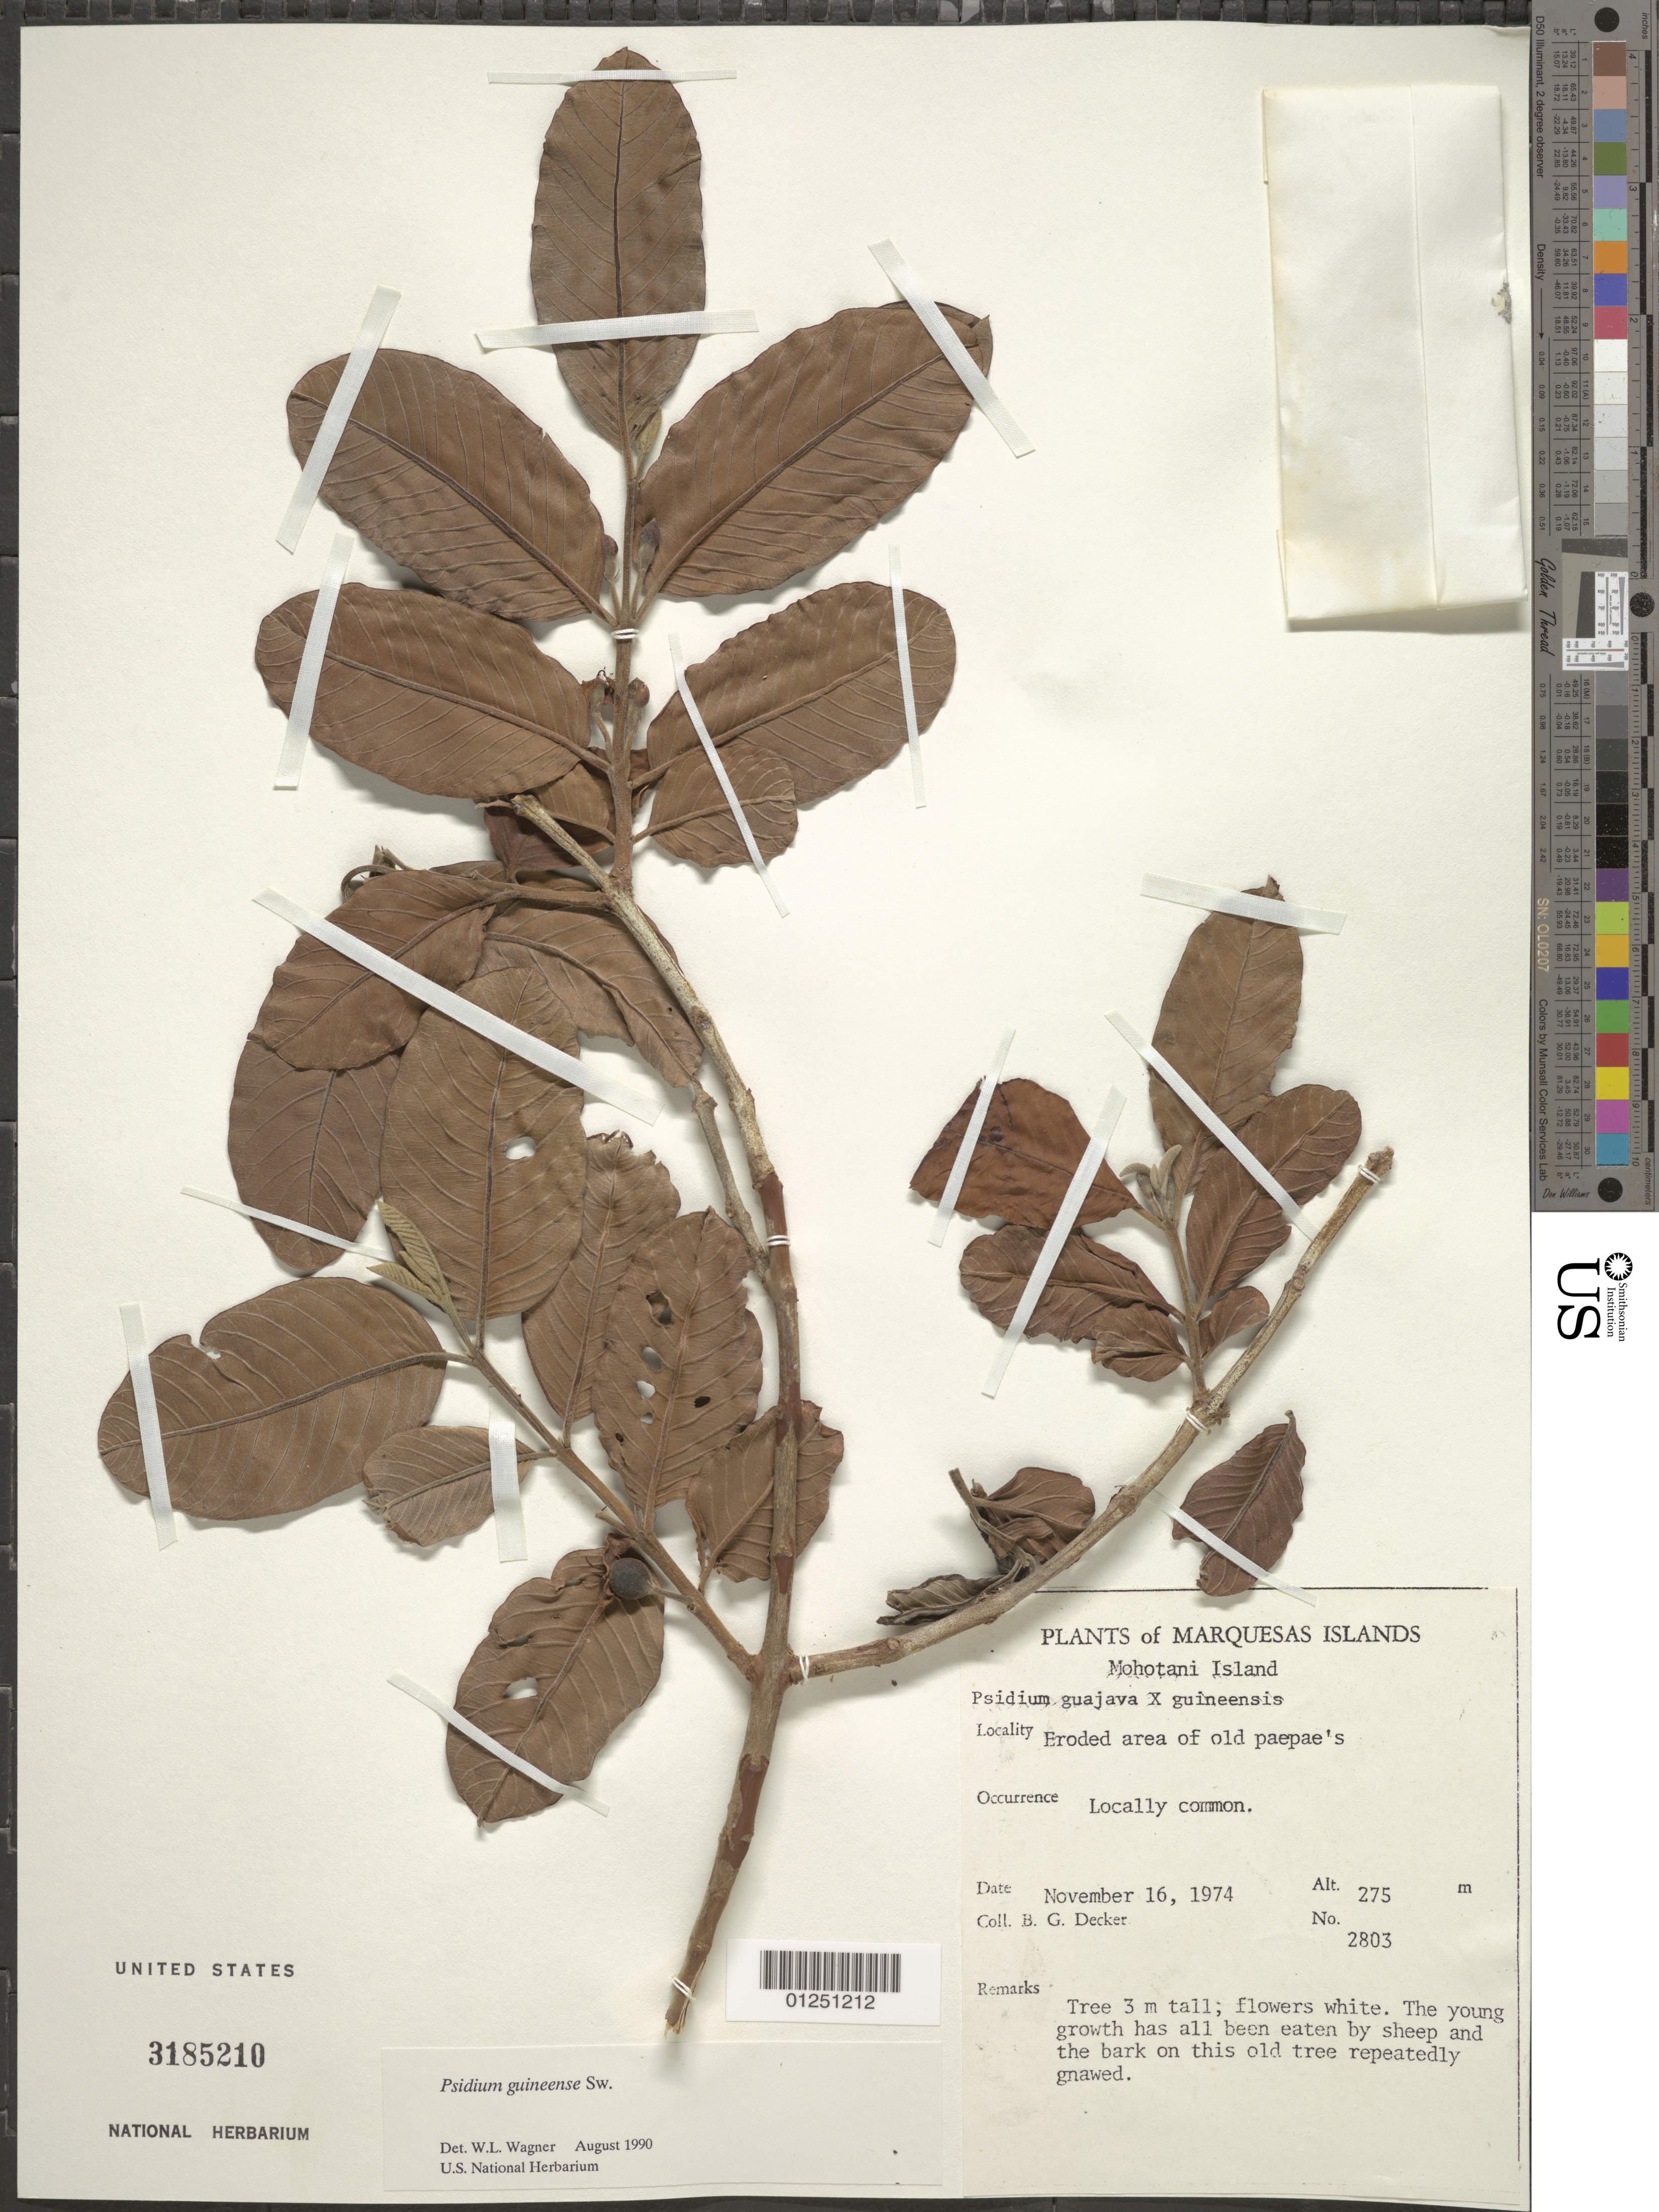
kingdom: Plantae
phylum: Tracheophyta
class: Magnoliopsida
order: Myrtales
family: Myrtaceae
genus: Psidium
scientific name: Psidium guineense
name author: Sw.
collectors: B. G. Decker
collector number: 2803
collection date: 1974-11-16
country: French Polynesia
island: Mohotani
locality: eroded area of old paepae's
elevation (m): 275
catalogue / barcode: US 3185210